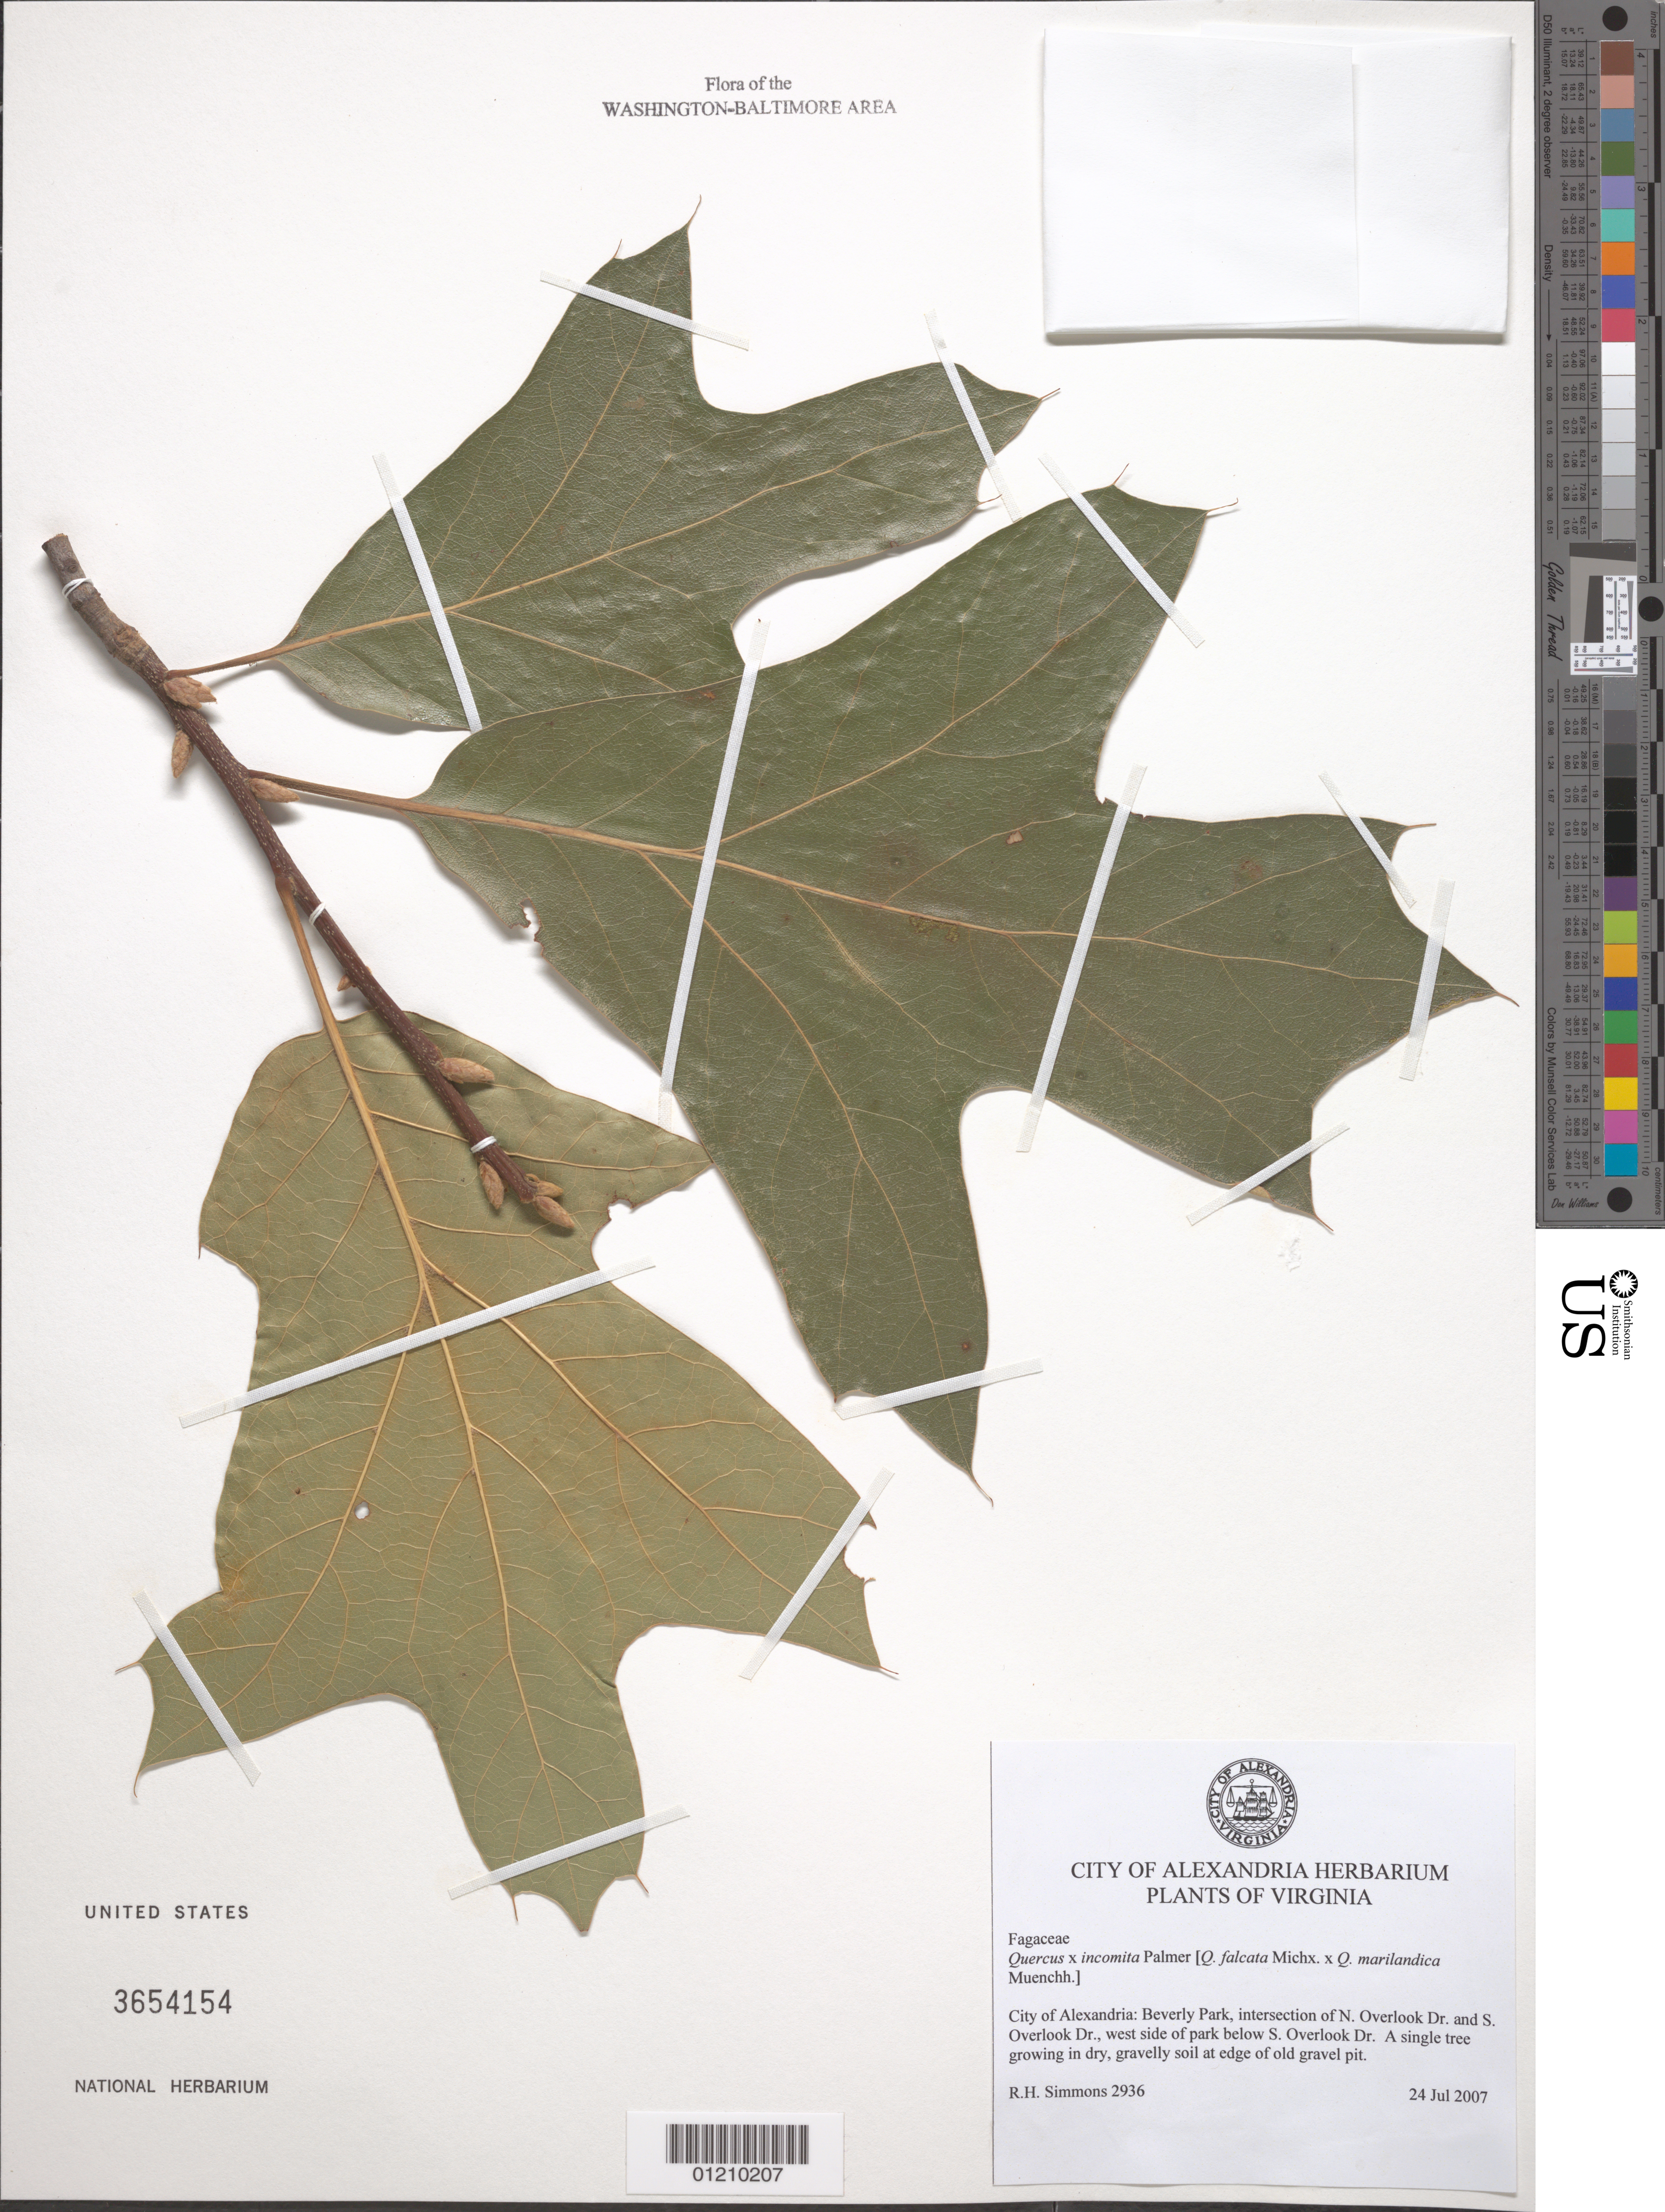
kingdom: Plantae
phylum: Tracheophyta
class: Magnoliopsida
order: Fagales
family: Fagaceae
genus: Quercus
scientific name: Quercus x incomita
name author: E.J. Palmer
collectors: R. H. Simmons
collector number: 2936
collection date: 2007-07-24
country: United States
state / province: Virginia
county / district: Fairfax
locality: Beverley Park, intersection of N. Overlook Dr. and S. Overlook Dr., west side of park below S. Overlook Dr.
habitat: in dry, gravelly soil at edge of old gravel pit.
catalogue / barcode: US 3654154